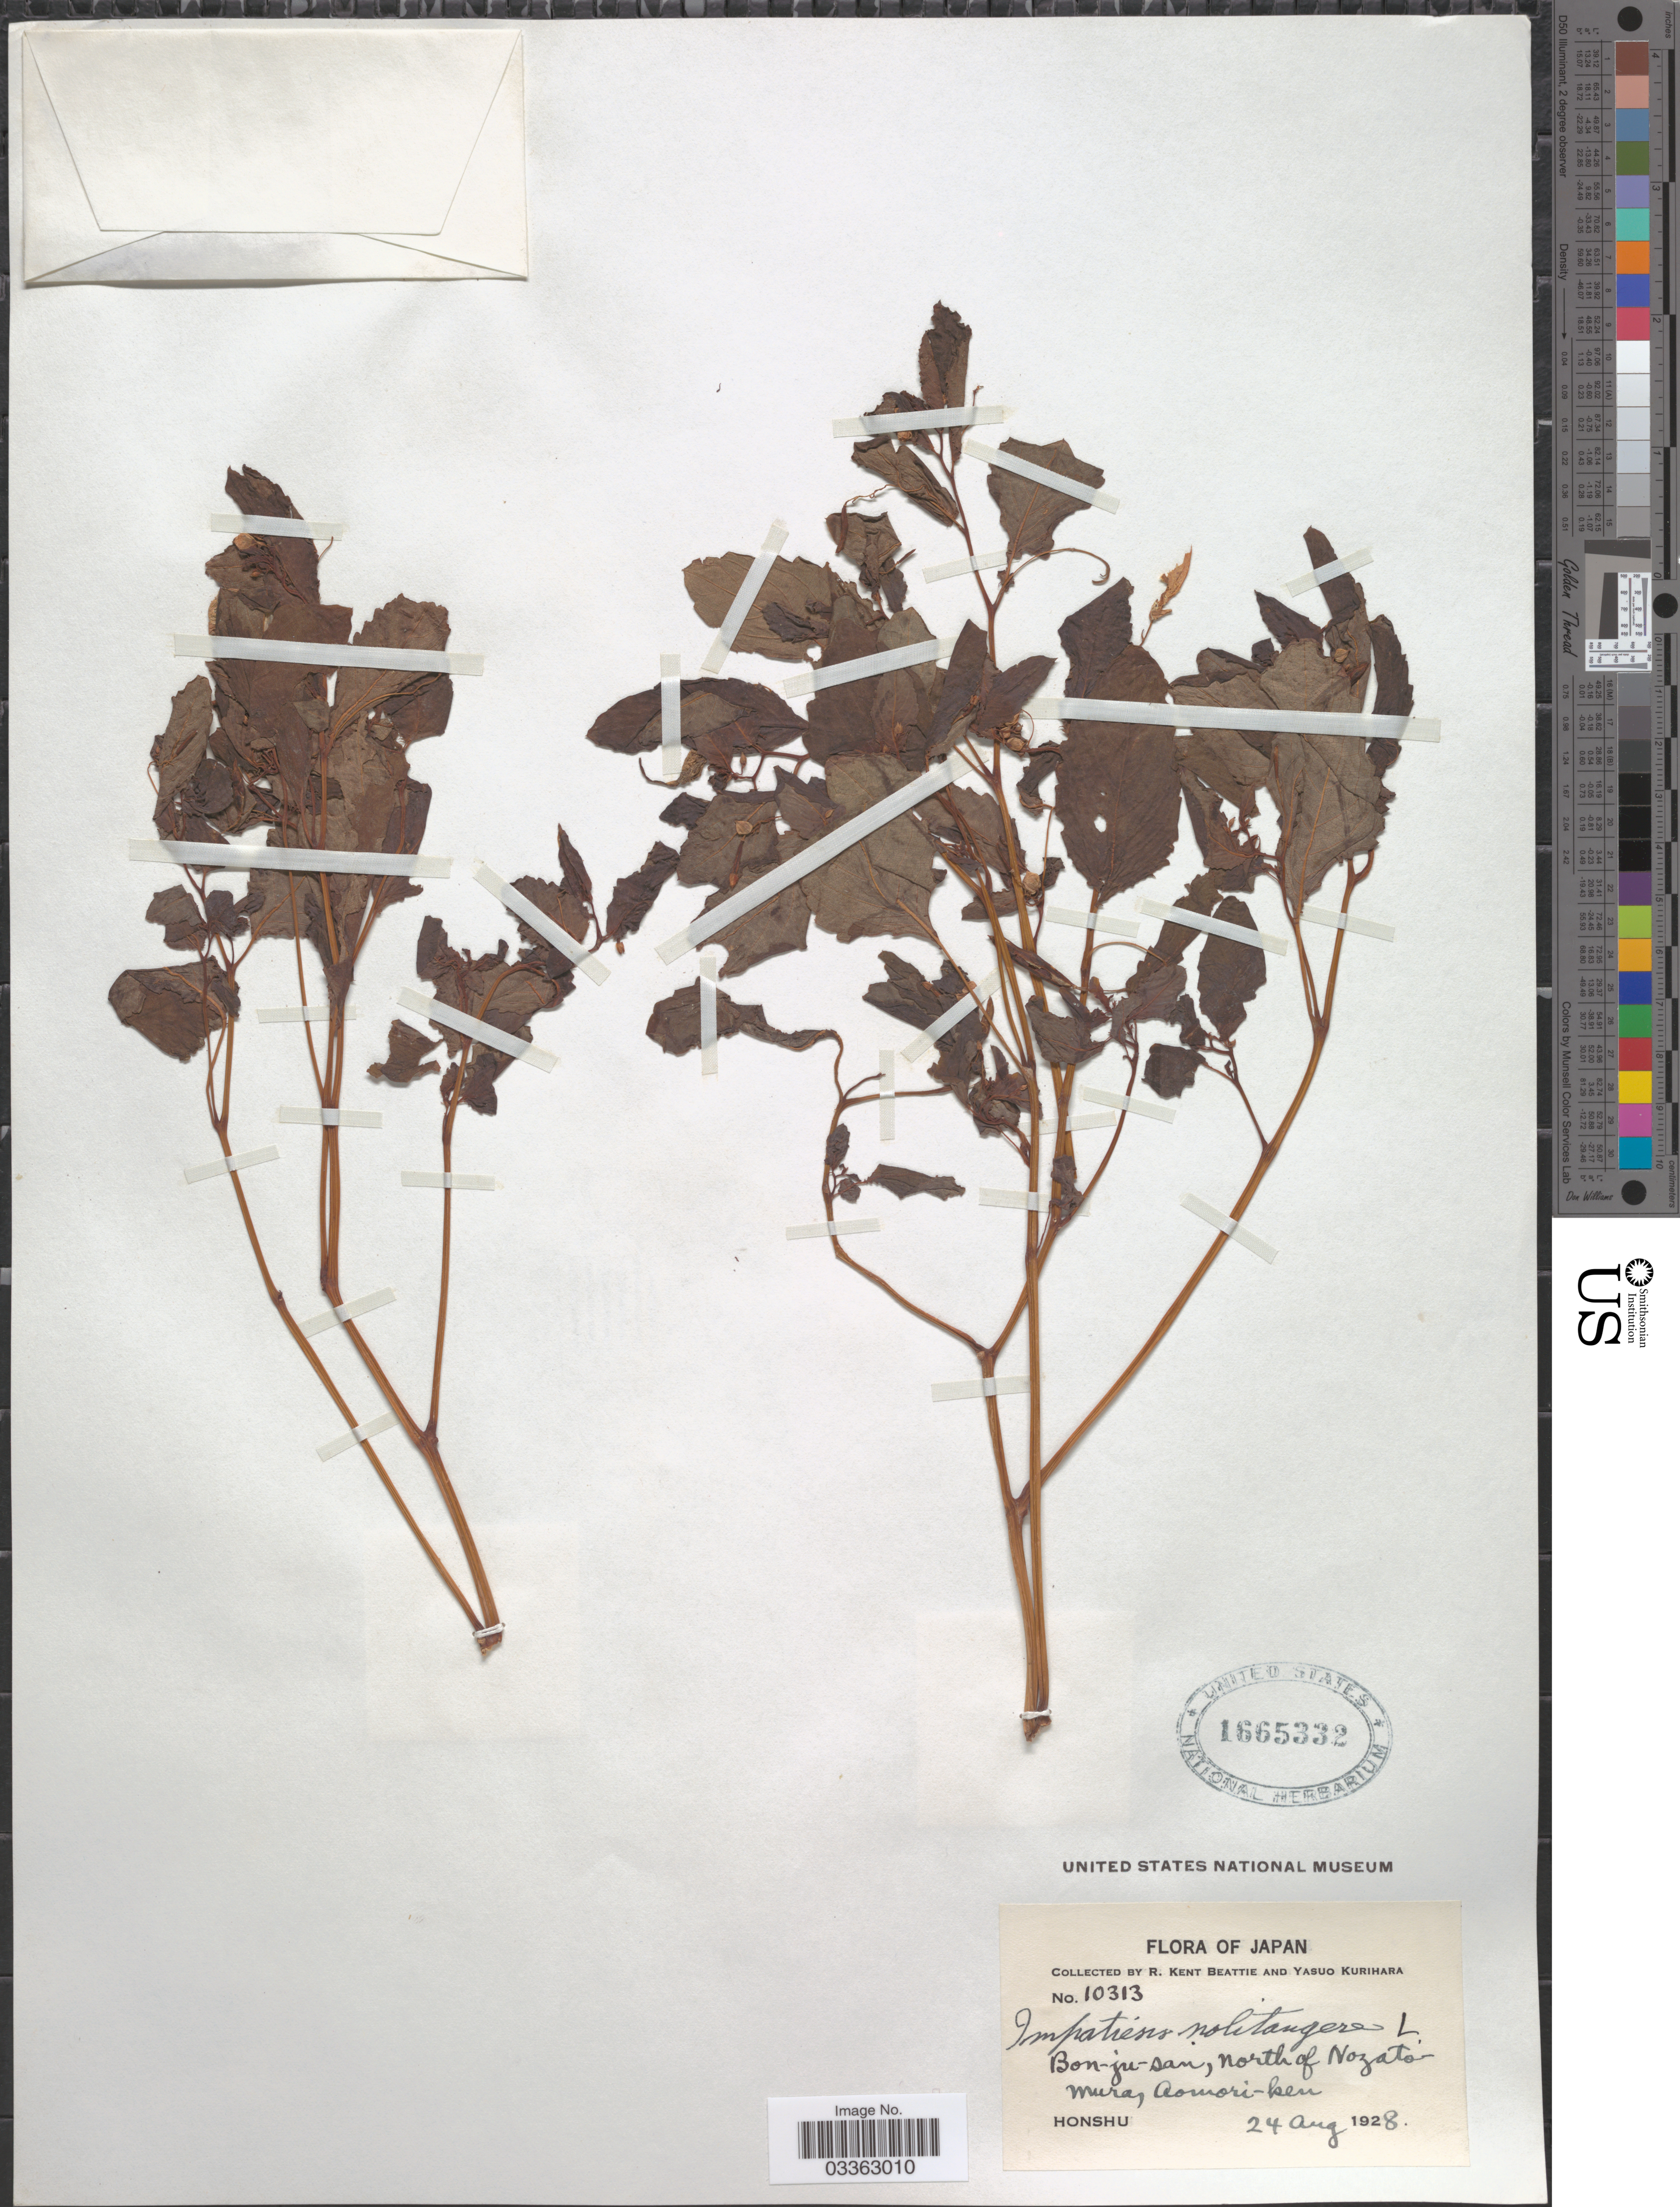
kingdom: Plantae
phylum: Tracheophyta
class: Magnoliopsida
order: Ericales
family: Balsaminaceae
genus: Impatiens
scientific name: Impatiens noli-tangere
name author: L.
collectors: R. K. Beattie & Y. Kurihara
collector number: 10313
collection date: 1928-08-24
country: Japan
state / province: Aomori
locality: Bon-ju-san, north of Nozatomura, Aomori-ken, Honshu.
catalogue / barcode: US 1665332